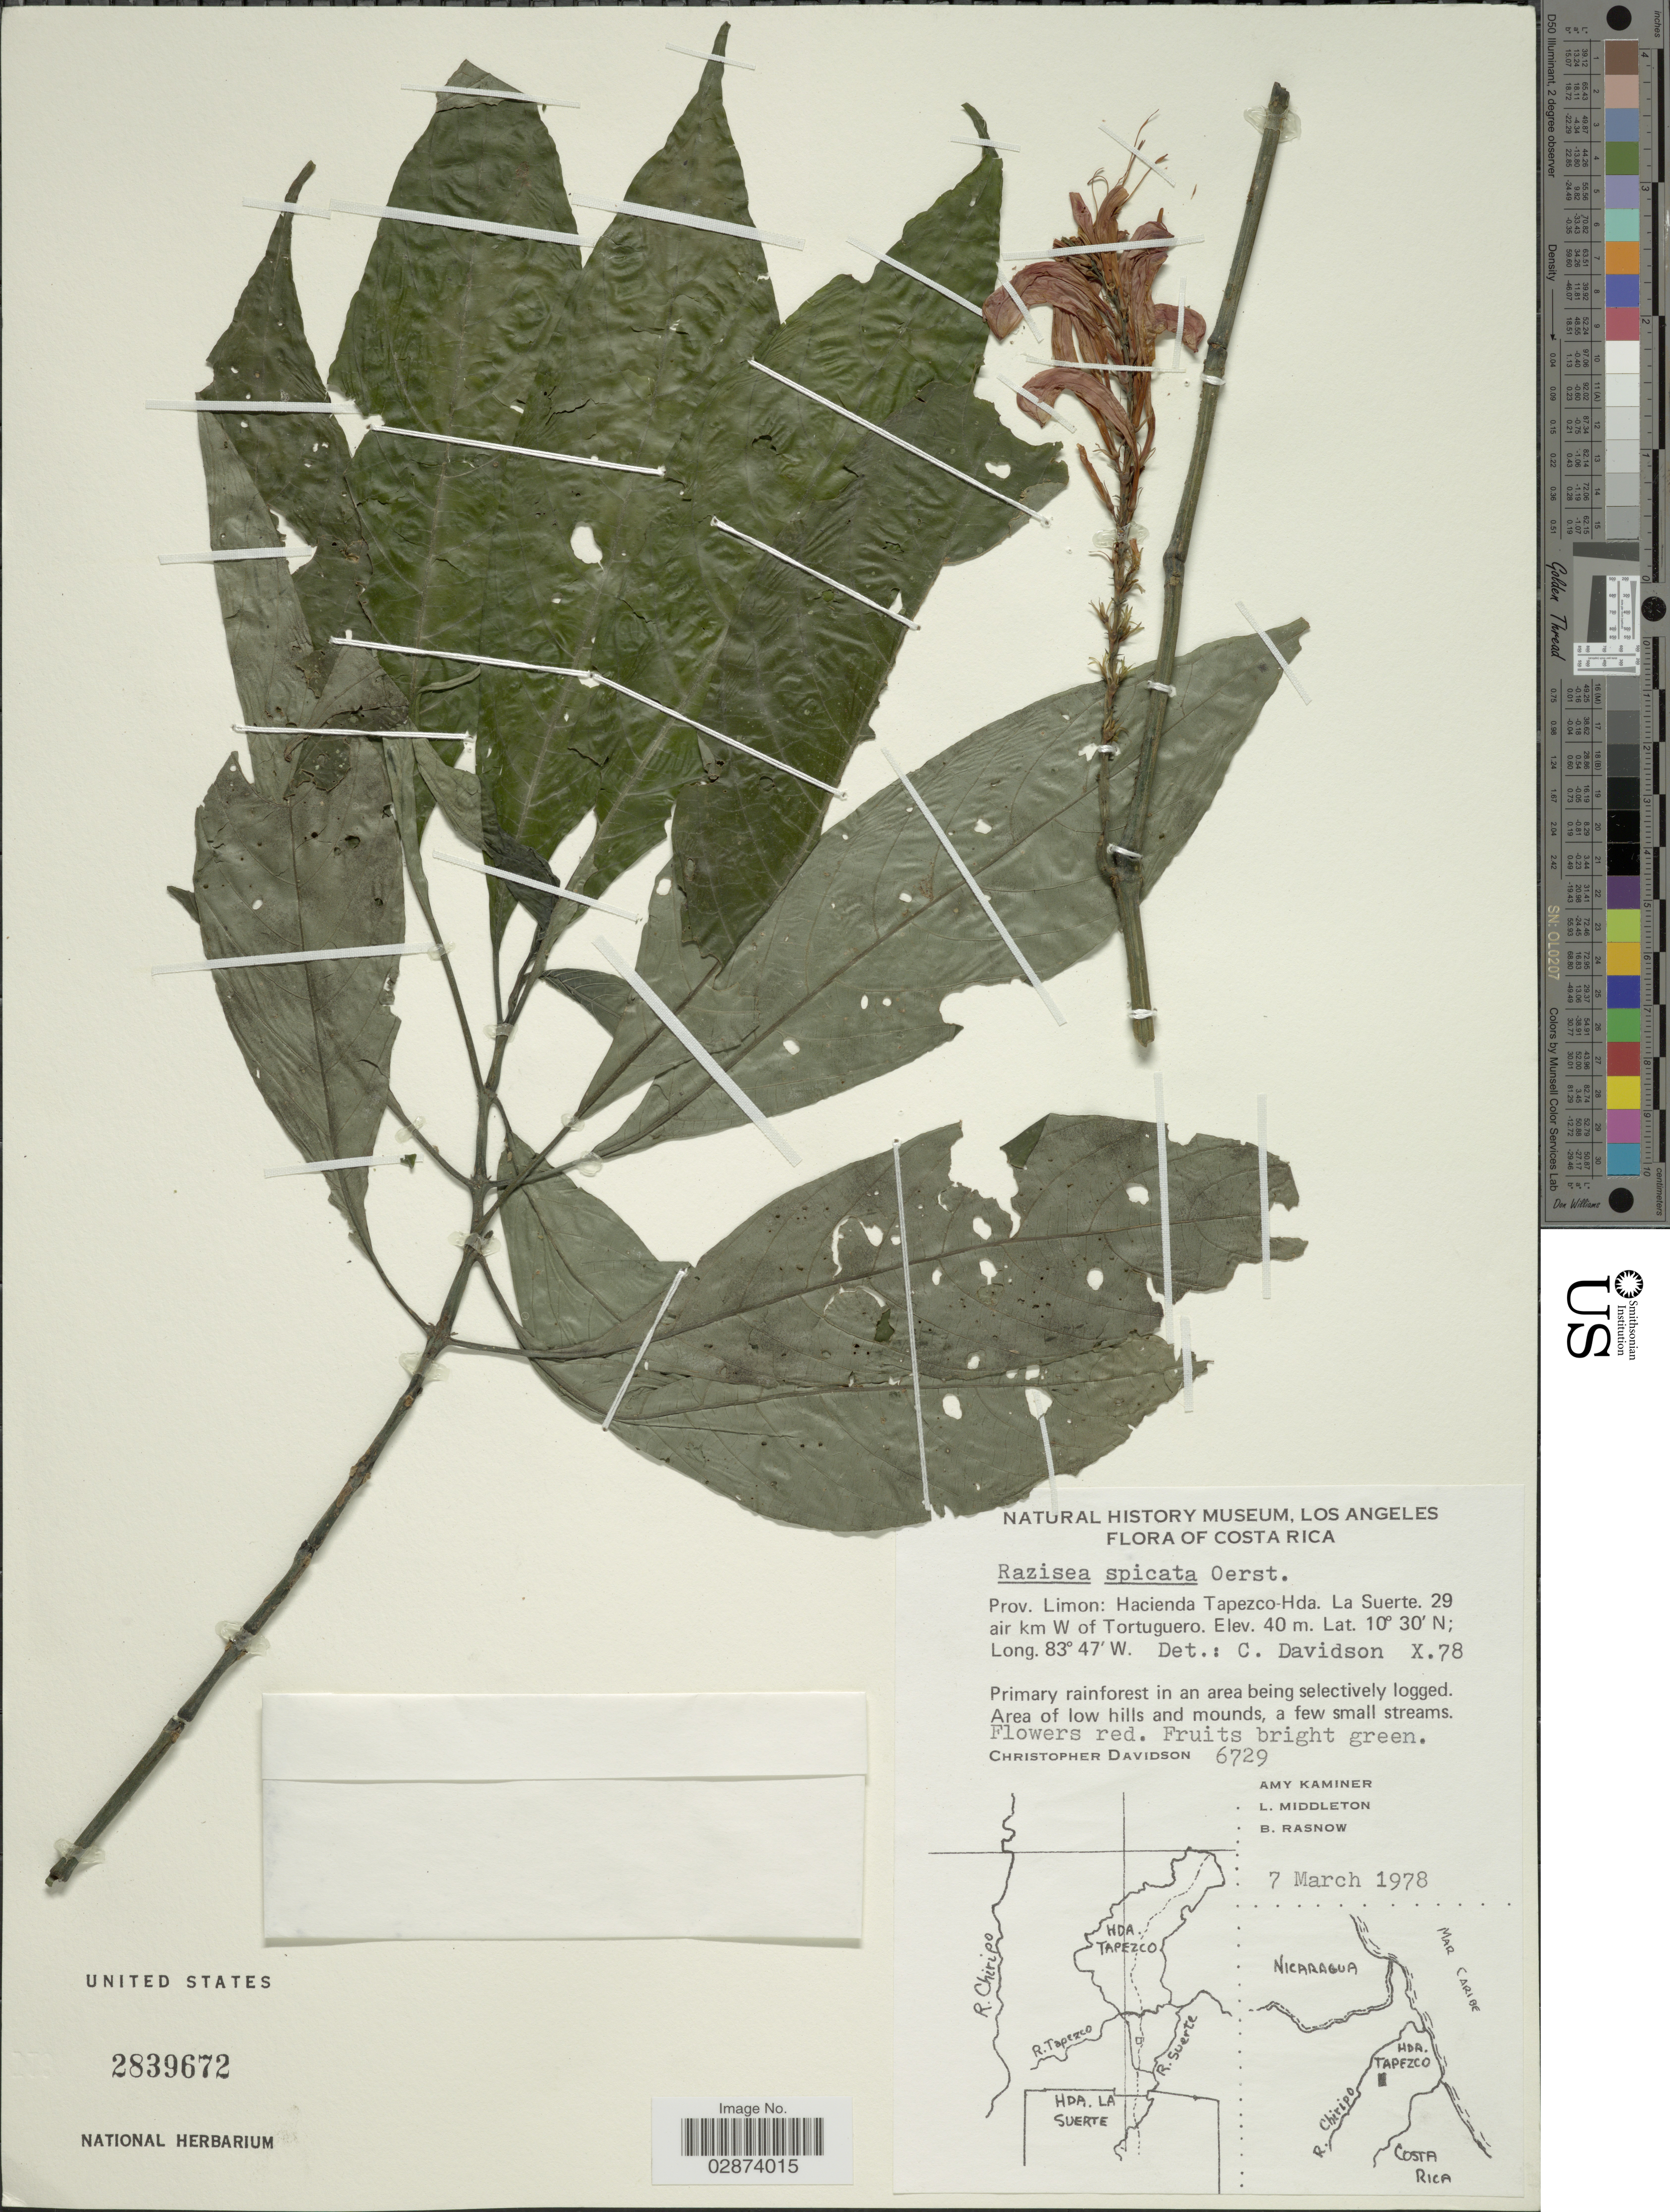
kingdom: Plantae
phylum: Tracheophyta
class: Magnoliopsida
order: Lamiales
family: Acanthaceae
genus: Razisea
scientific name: Razisea spicata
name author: Oerst.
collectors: C. Davidson, A. Kaminer, L. Middleton & B. Rasnow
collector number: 6729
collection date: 1978-03-07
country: Costa Rica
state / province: Limón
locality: Prov. Limon: Hacienda Tapezco-Hda. La Suerte. 29 air km W of Tortuguero.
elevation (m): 40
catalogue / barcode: US 2839672